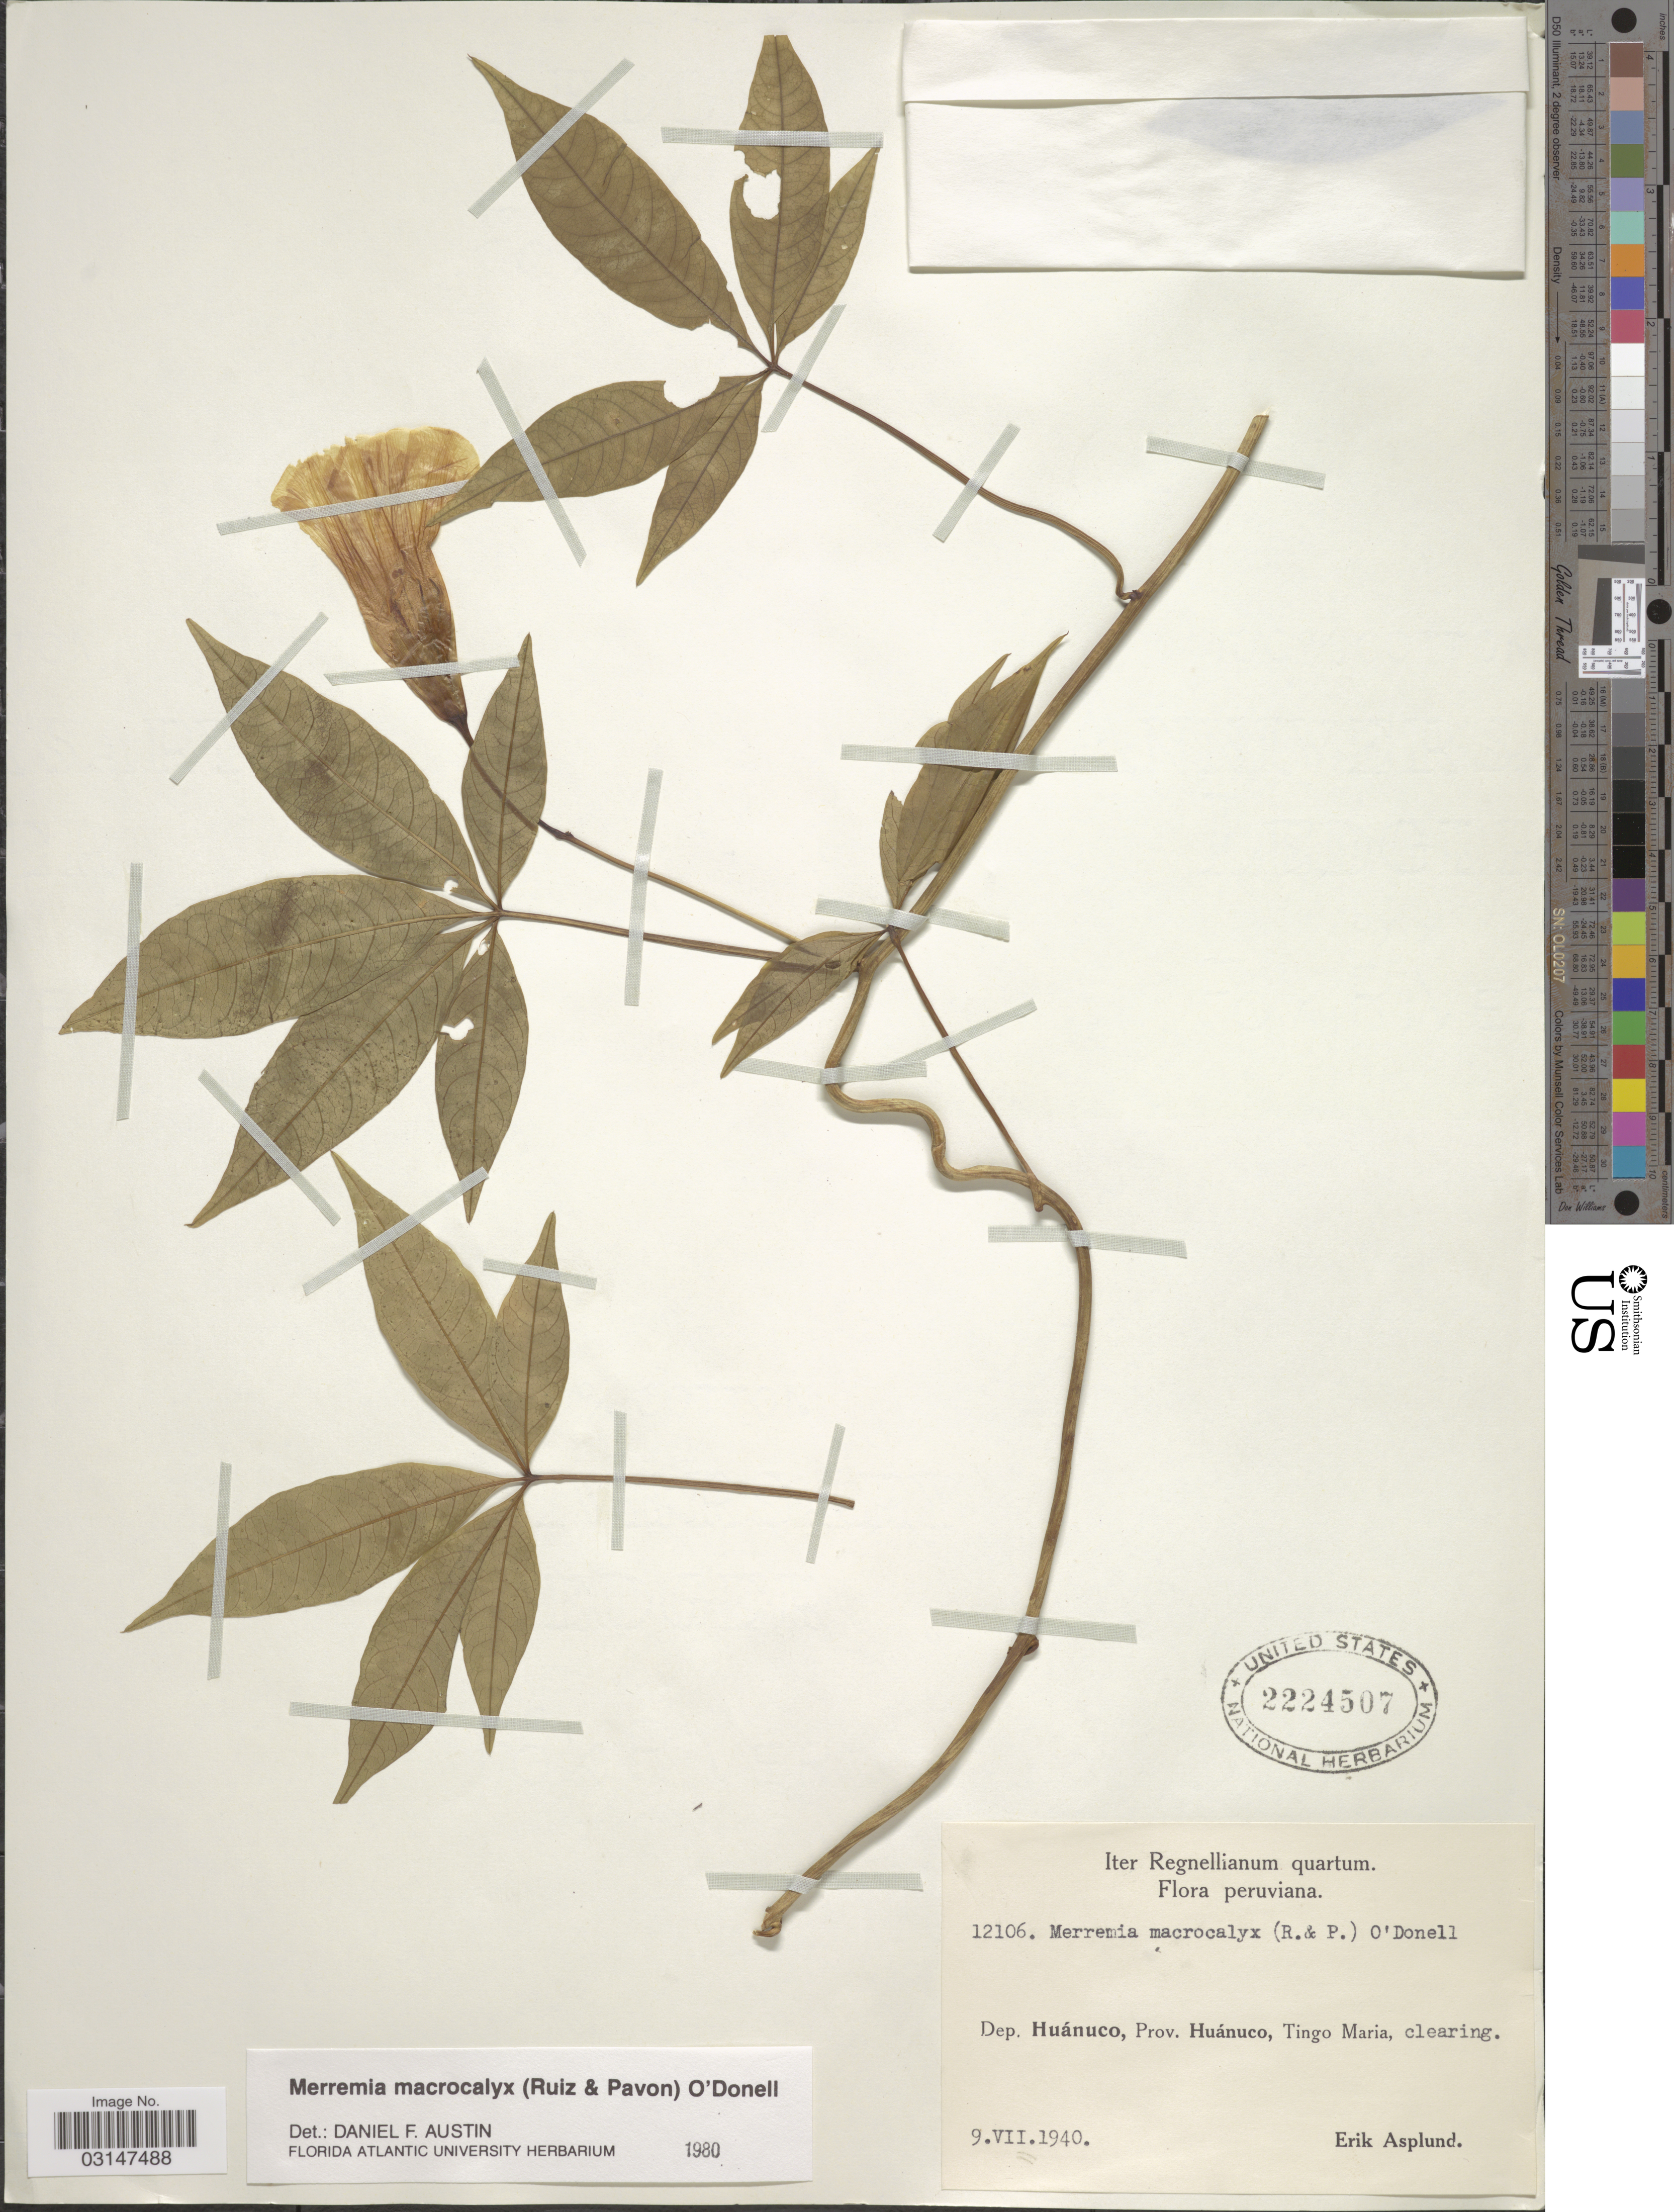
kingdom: Plantae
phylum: Tracheophyta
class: Magnoliopsida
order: Solanales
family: Convolvulaceae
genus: Distimake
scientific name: Distimake macrocalyx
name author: (Ruiz & Pav.) A. R. Simões & Staples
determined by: Strong, Mark T., (BOT), Smithsonian Institution - National Museum of Natural History (UNITED STATES)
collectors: E. Asplund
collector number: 12106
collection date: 1940-07-09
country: Peru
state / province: Huánuco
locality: Dep. Huánuco, Prov. Huánuco, Tingo Maria, clearing.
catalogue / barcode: US 2224507